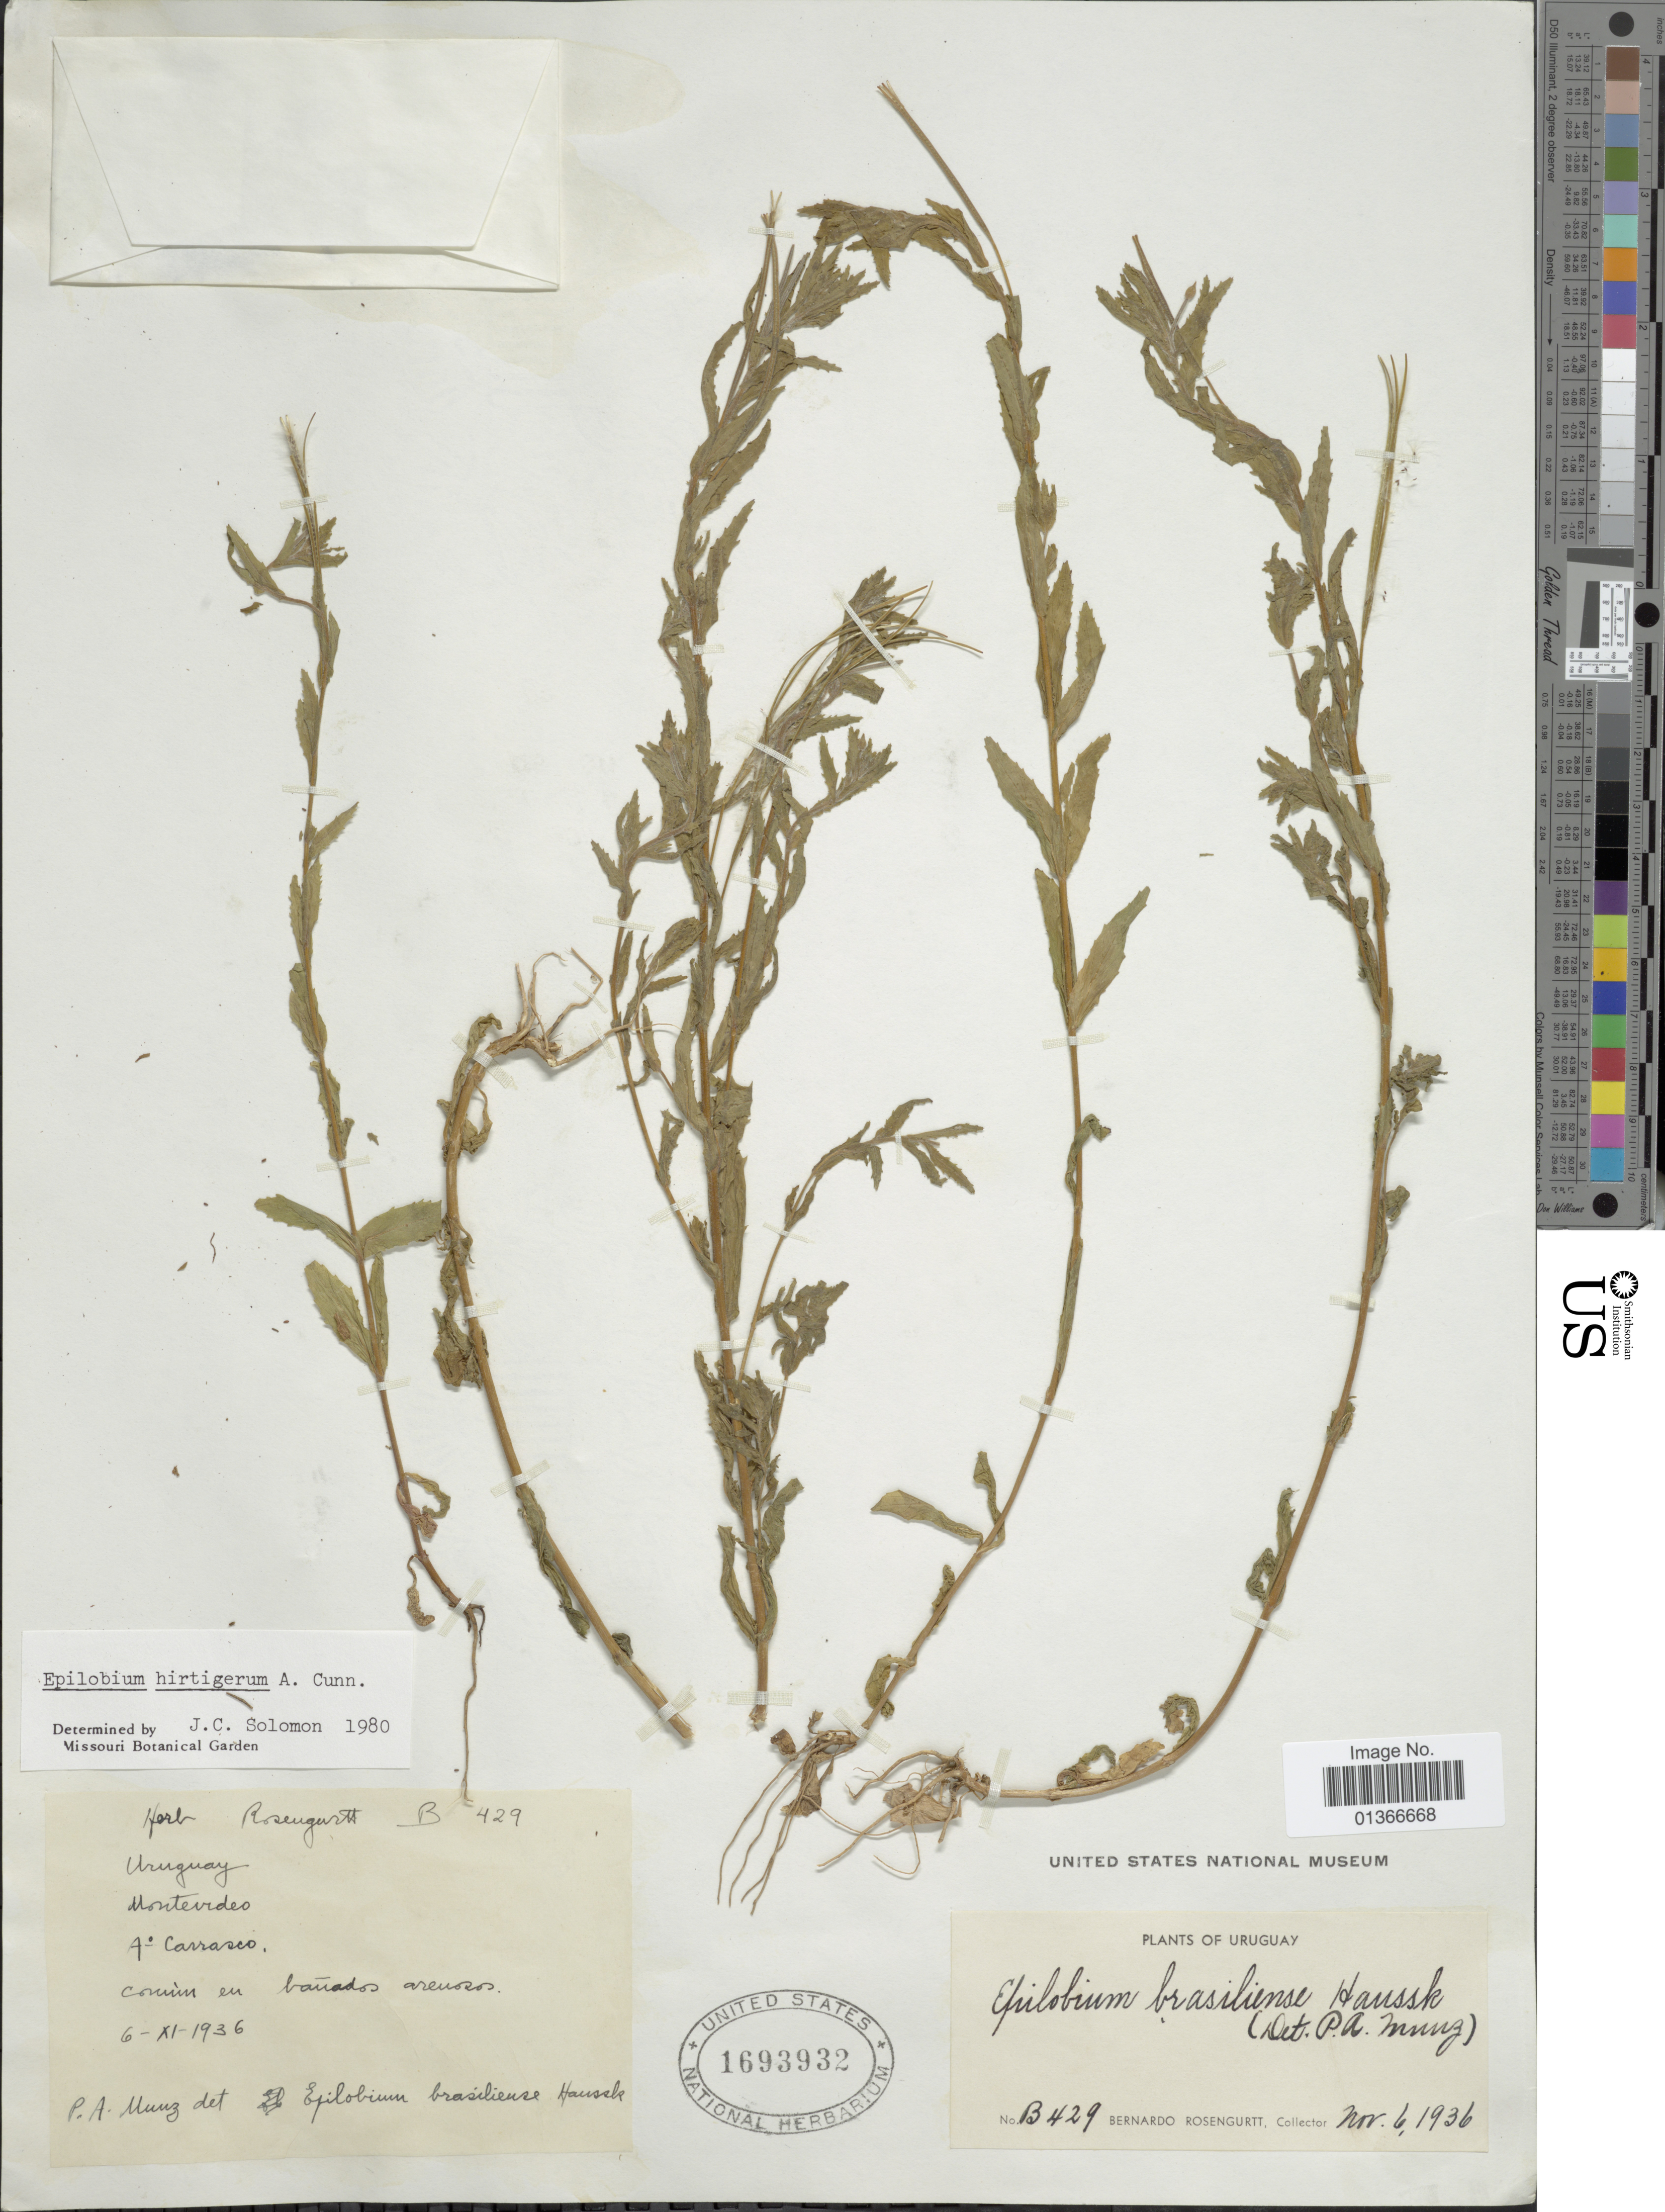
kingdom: Plantae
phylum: Tracheophyta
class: Magnoliopsida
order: Myrtales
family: Onagraceae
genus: Epilobium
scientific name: Epilobium hirtigerum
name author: A. Cunn.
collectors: B. Rosengurtt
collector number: B429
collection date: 1936-11-06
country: Uruguay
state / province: Montevideo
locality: Ao Carrasco.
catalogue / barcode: US 1693932